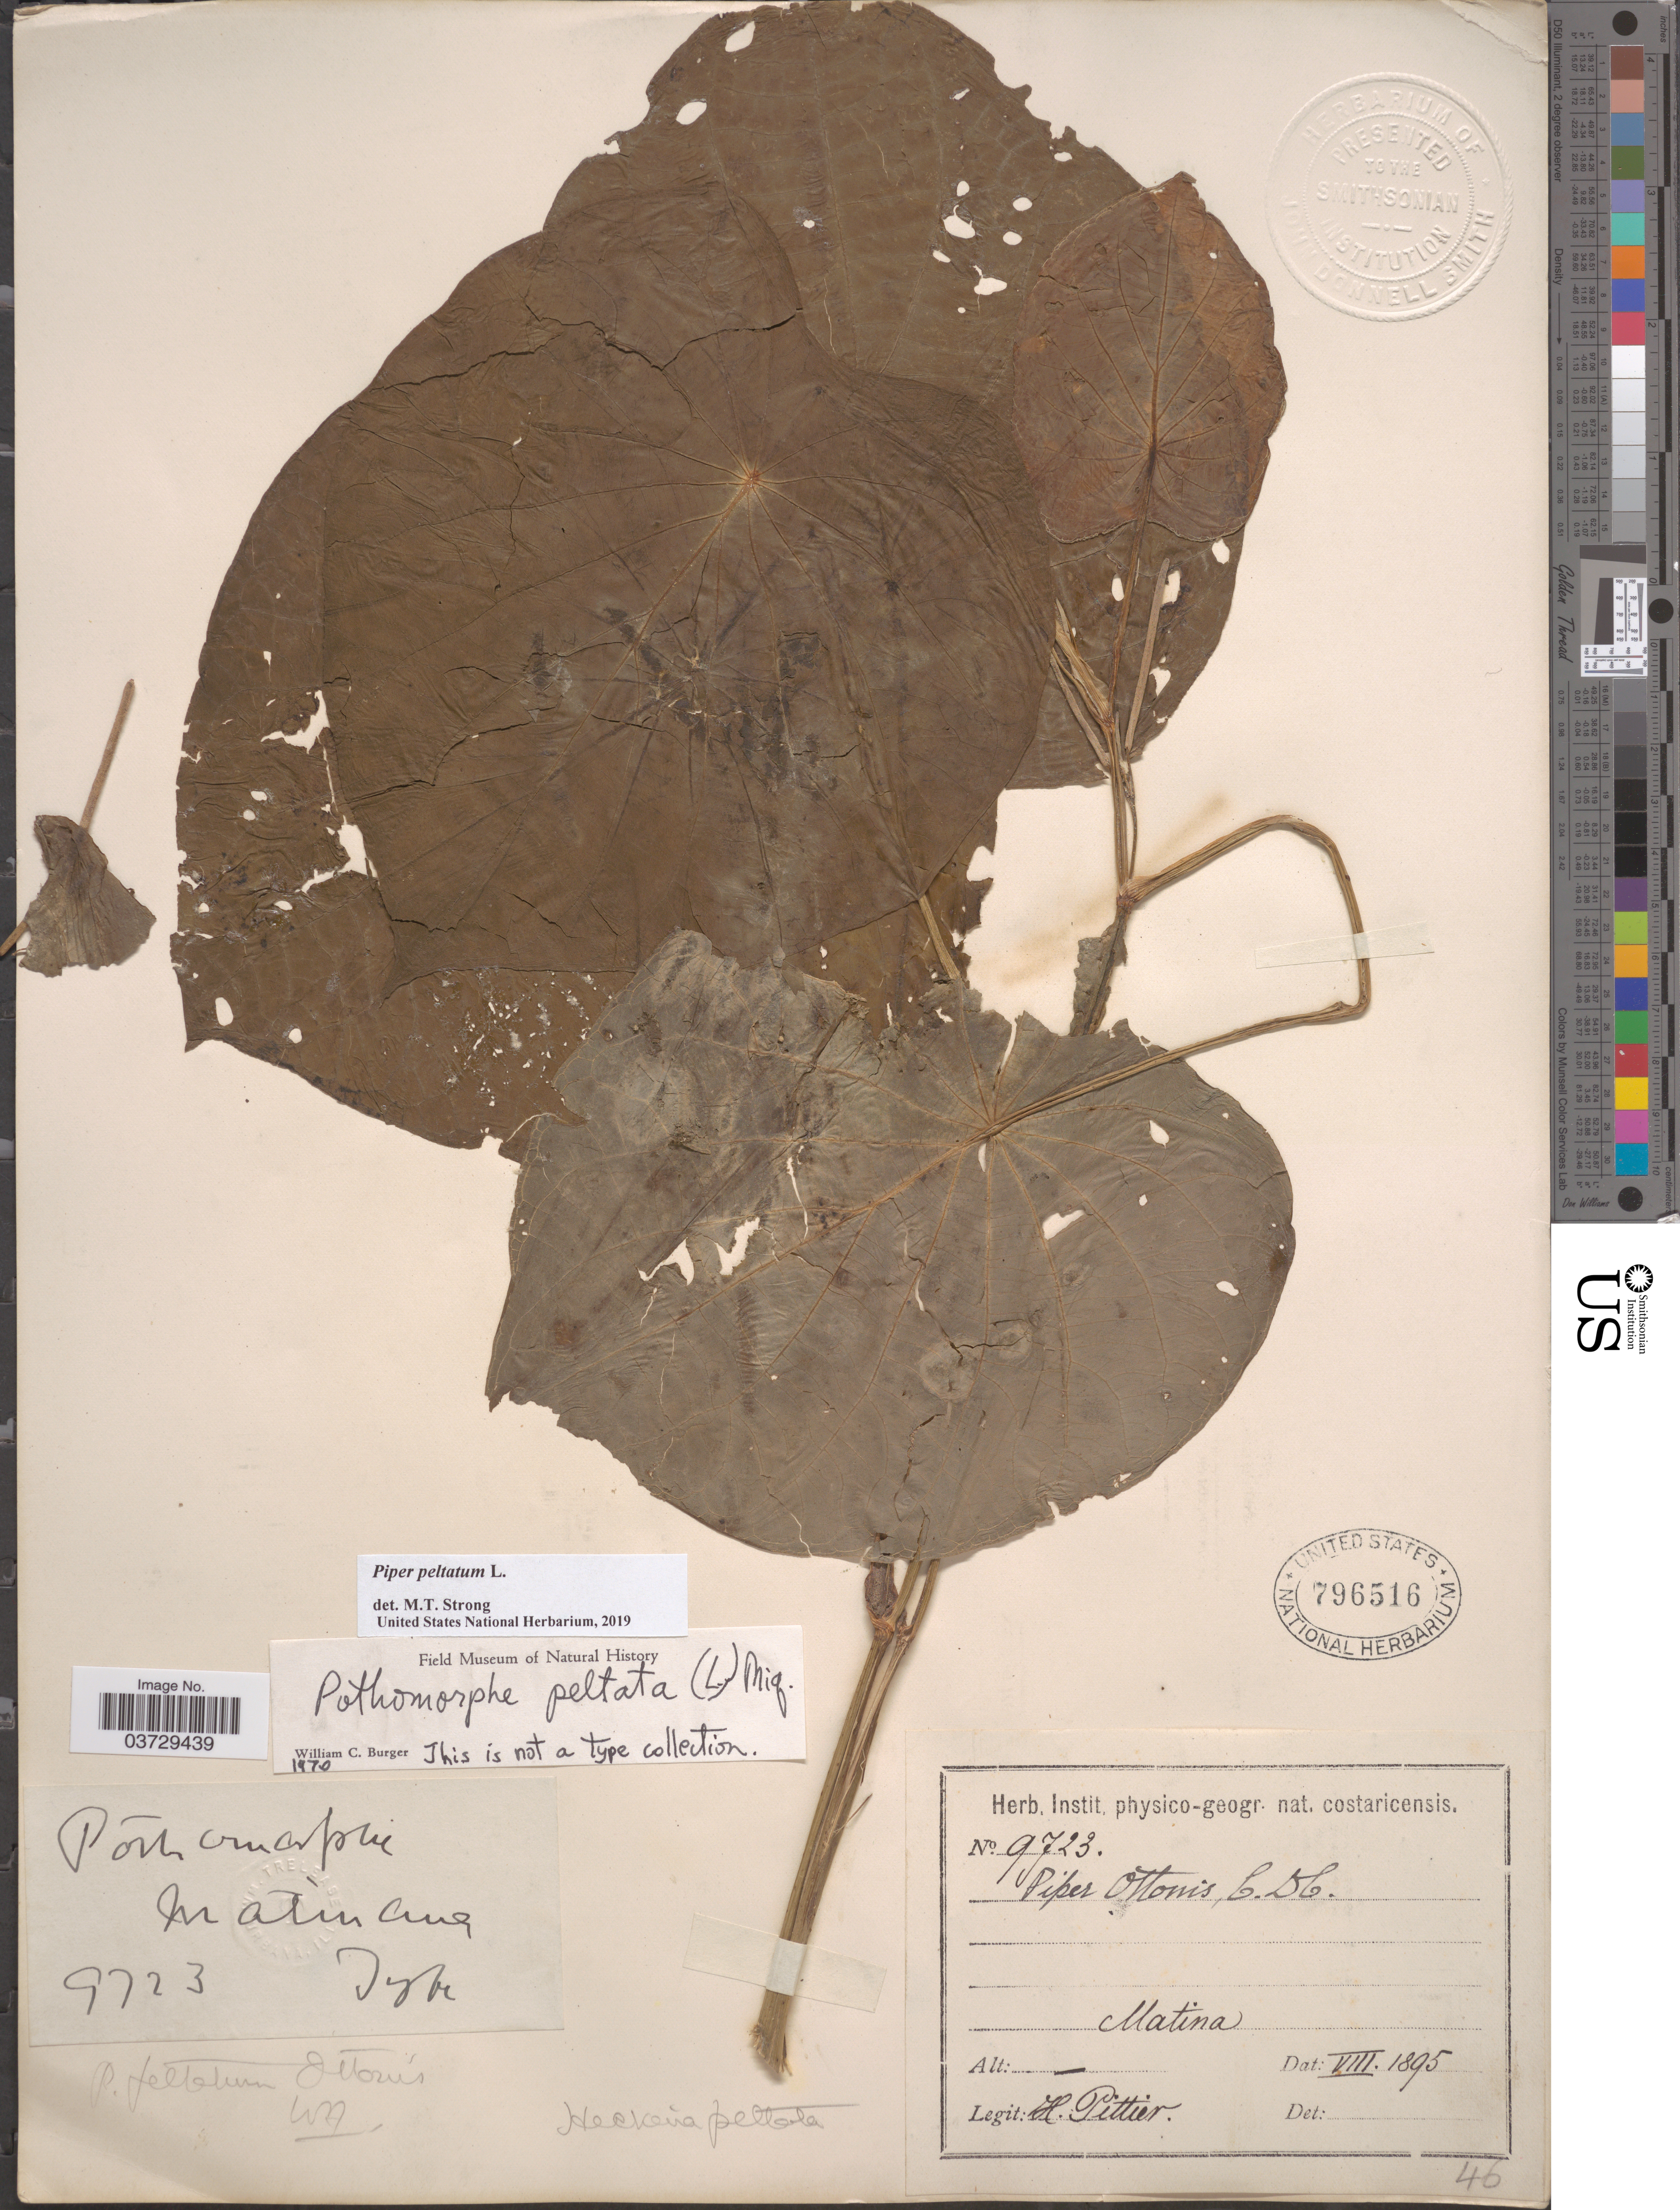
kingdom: Plantae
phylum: Tracheophyta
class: Magnoliopsida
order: Piperales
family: Piperaceae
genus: Piper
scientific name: Piper peltatum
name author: L.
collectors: H. F. Pittier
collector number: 9723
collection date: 1895-08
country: Costa Rica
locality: Matina.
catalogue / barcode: US 796516